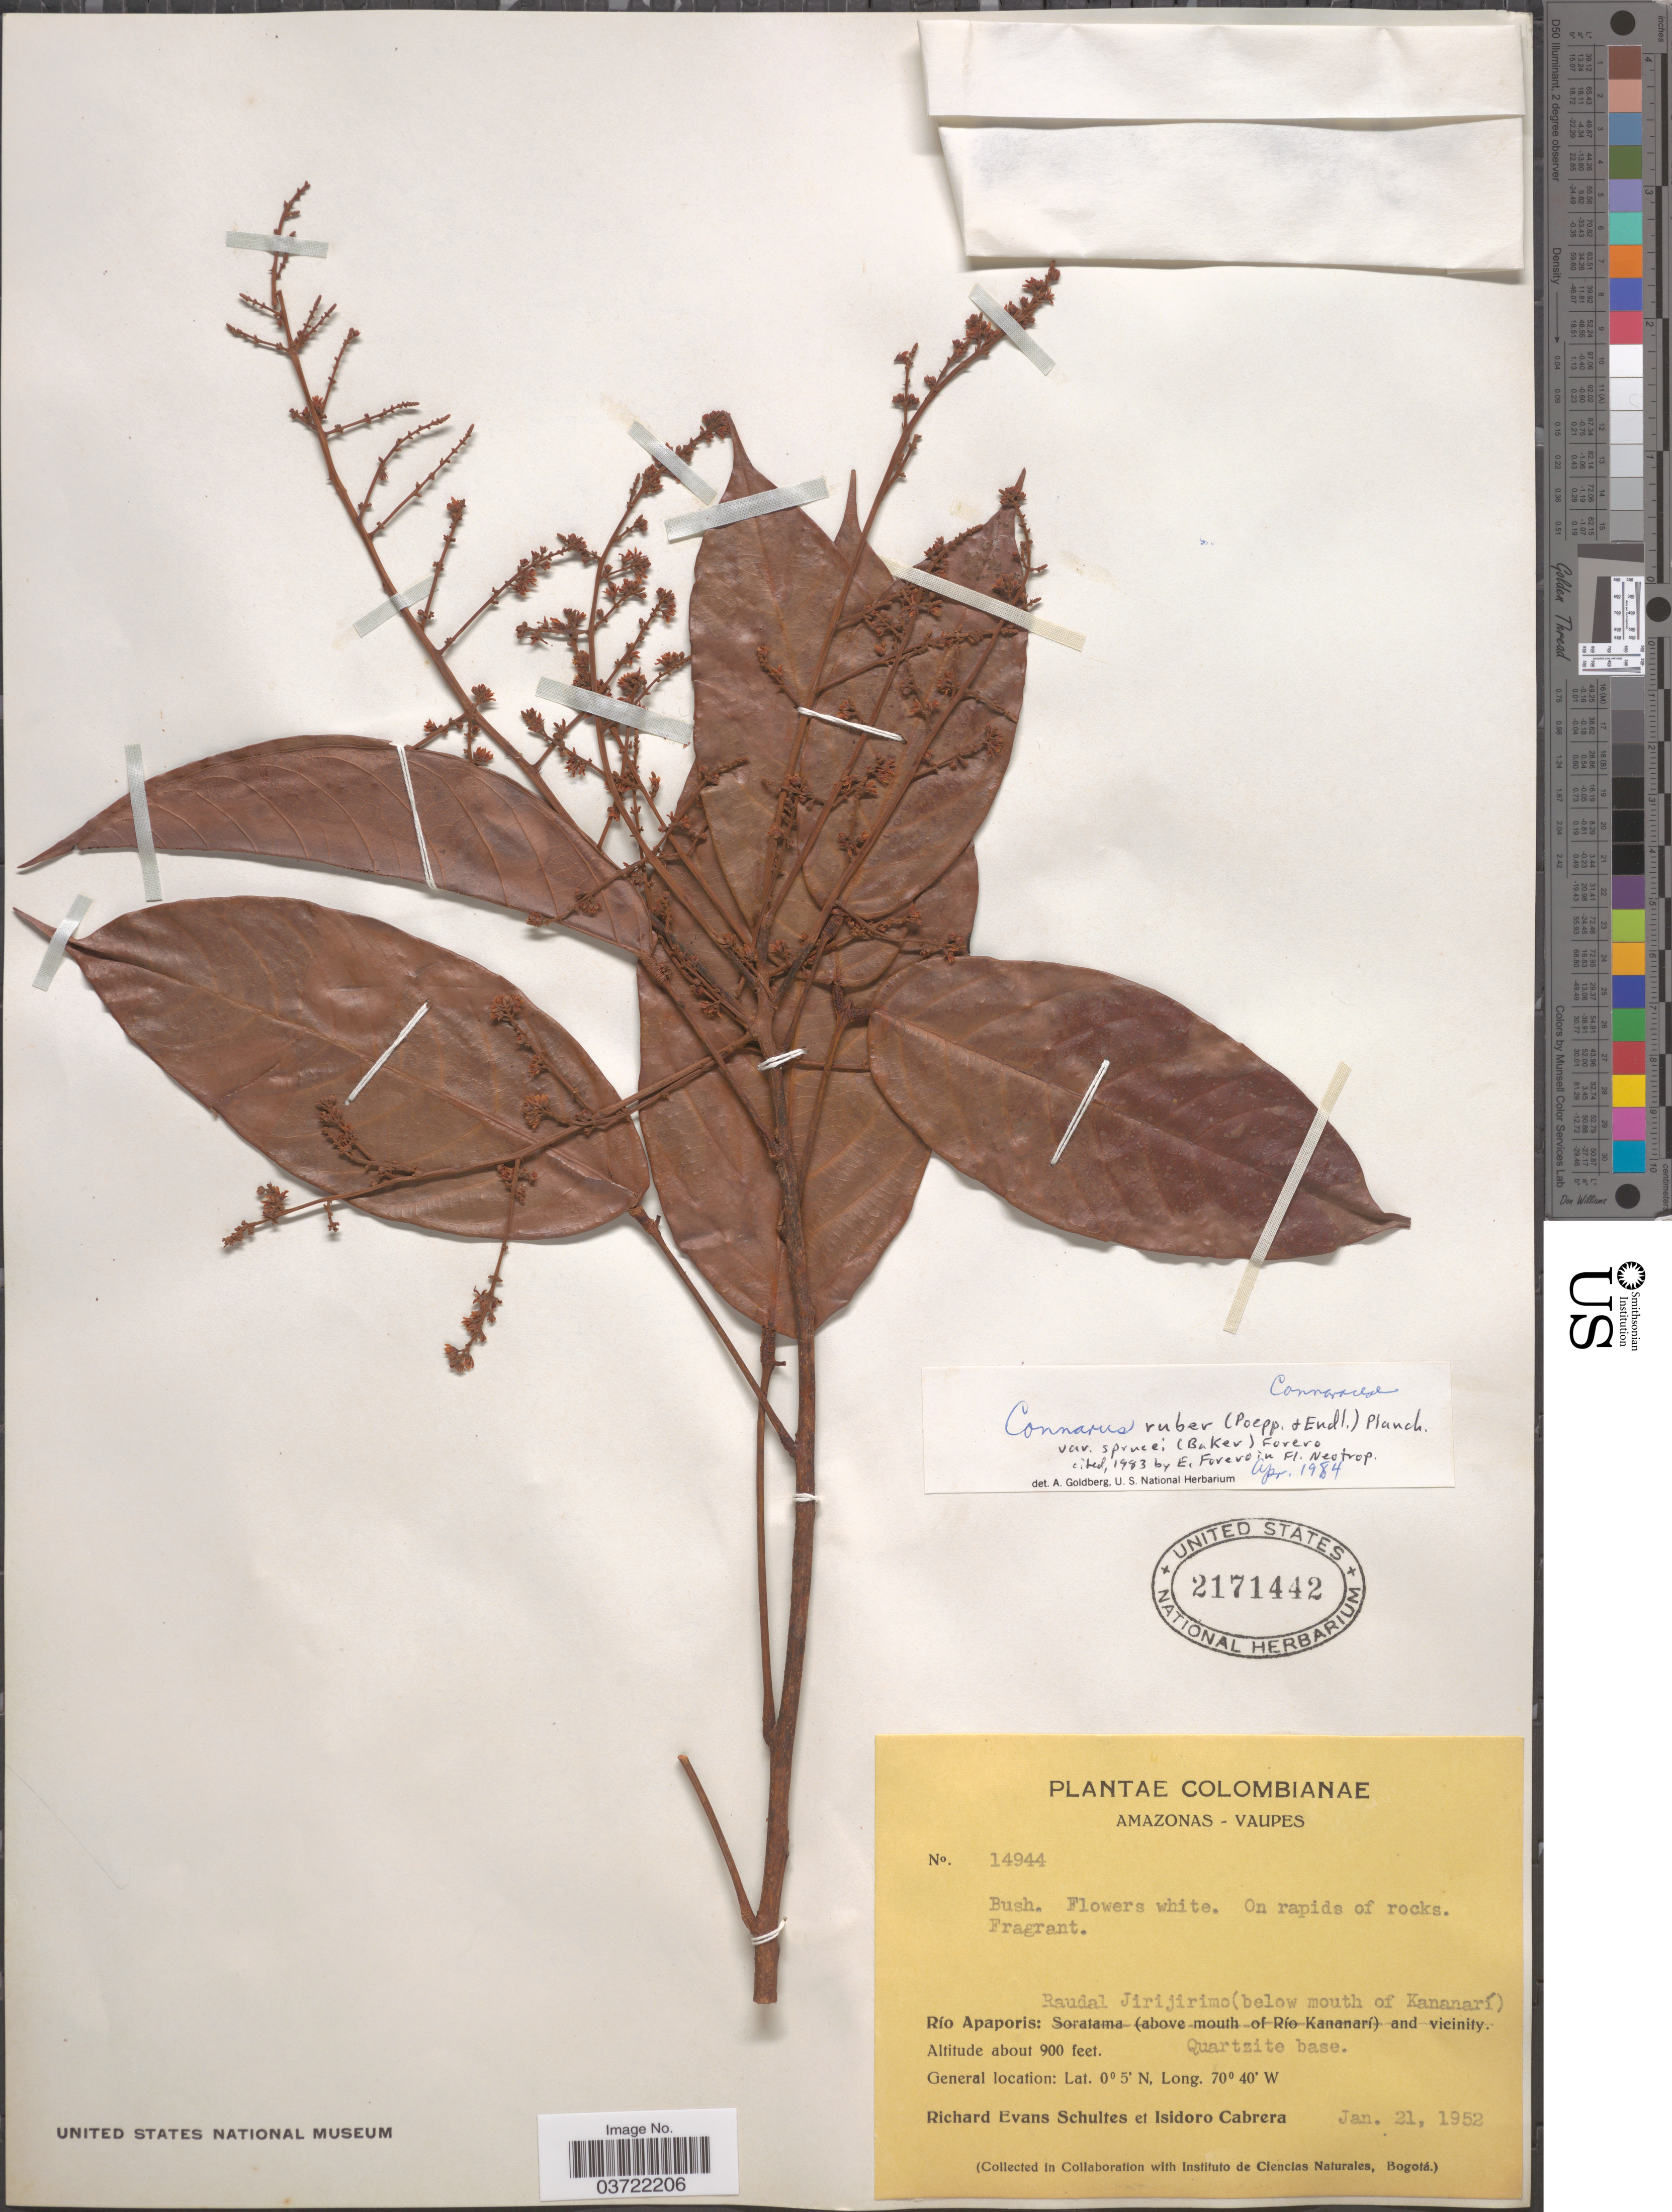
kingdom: Plantae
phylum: Tracheophyta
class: Magnoliopsida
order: Oxalidales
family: Connaraceae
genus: Connarus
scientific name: Connarus ruber var. sprucei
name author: (Baker) Forero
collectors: R. E. Schultes & I. Cabrera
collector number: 14944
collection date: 1952-01-21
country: Colombia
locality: Amazonas - Vaupes. Río Apaporis: Raudal Jirijirimo (below mouth of Kananarí). Quartzite base.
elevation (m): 274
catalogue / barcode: US 2171442